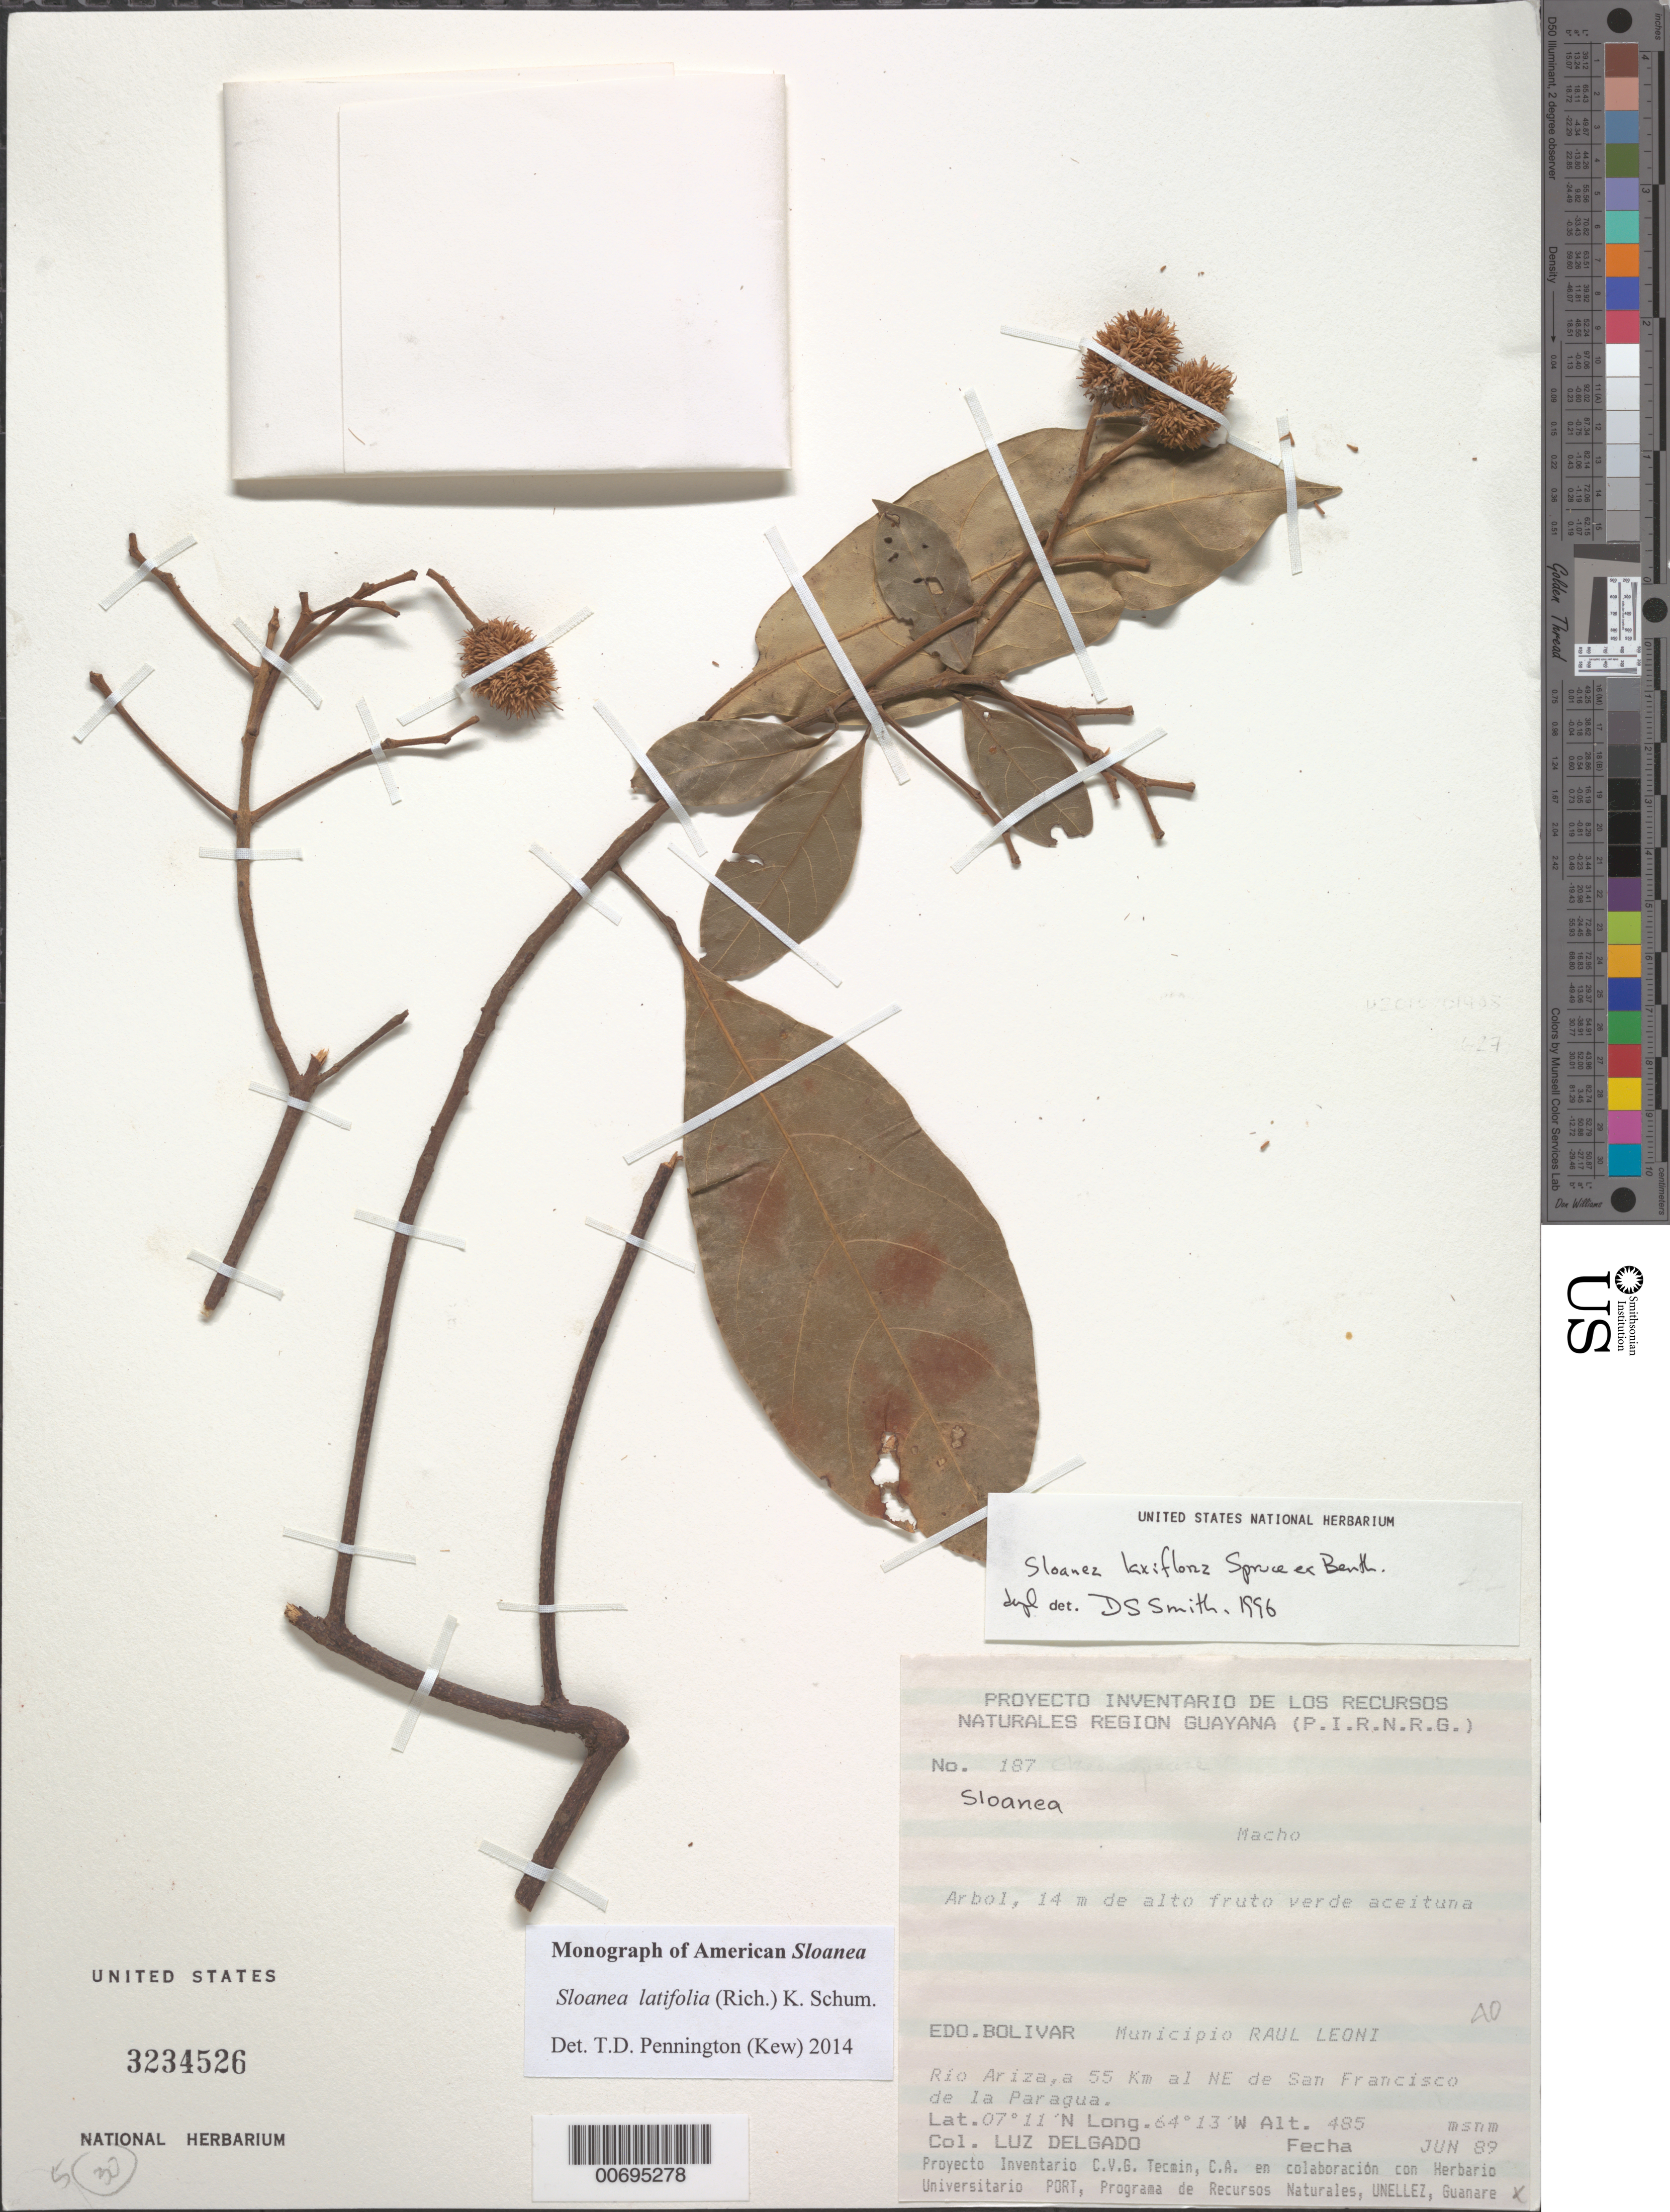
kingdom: Plantae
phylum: Tracheophyta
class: Magnoliopsida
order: Oxalidales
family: Elaeocarpaceae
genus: Sloanea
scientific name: Sloanea latifolia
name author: (Rich.) K. Schum.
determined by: Pennington, T. D., (K)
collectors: L. Delgado V.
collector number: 187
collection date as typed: Jun-89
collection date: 1989-06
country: Venezuela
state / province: Bolívar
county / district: Angostura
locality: Mun. Raúl Leoni [=Angostura], Río Ariza, 55 km NE of San Francisco de la Paragua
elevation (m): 485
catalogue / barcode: US 3234526